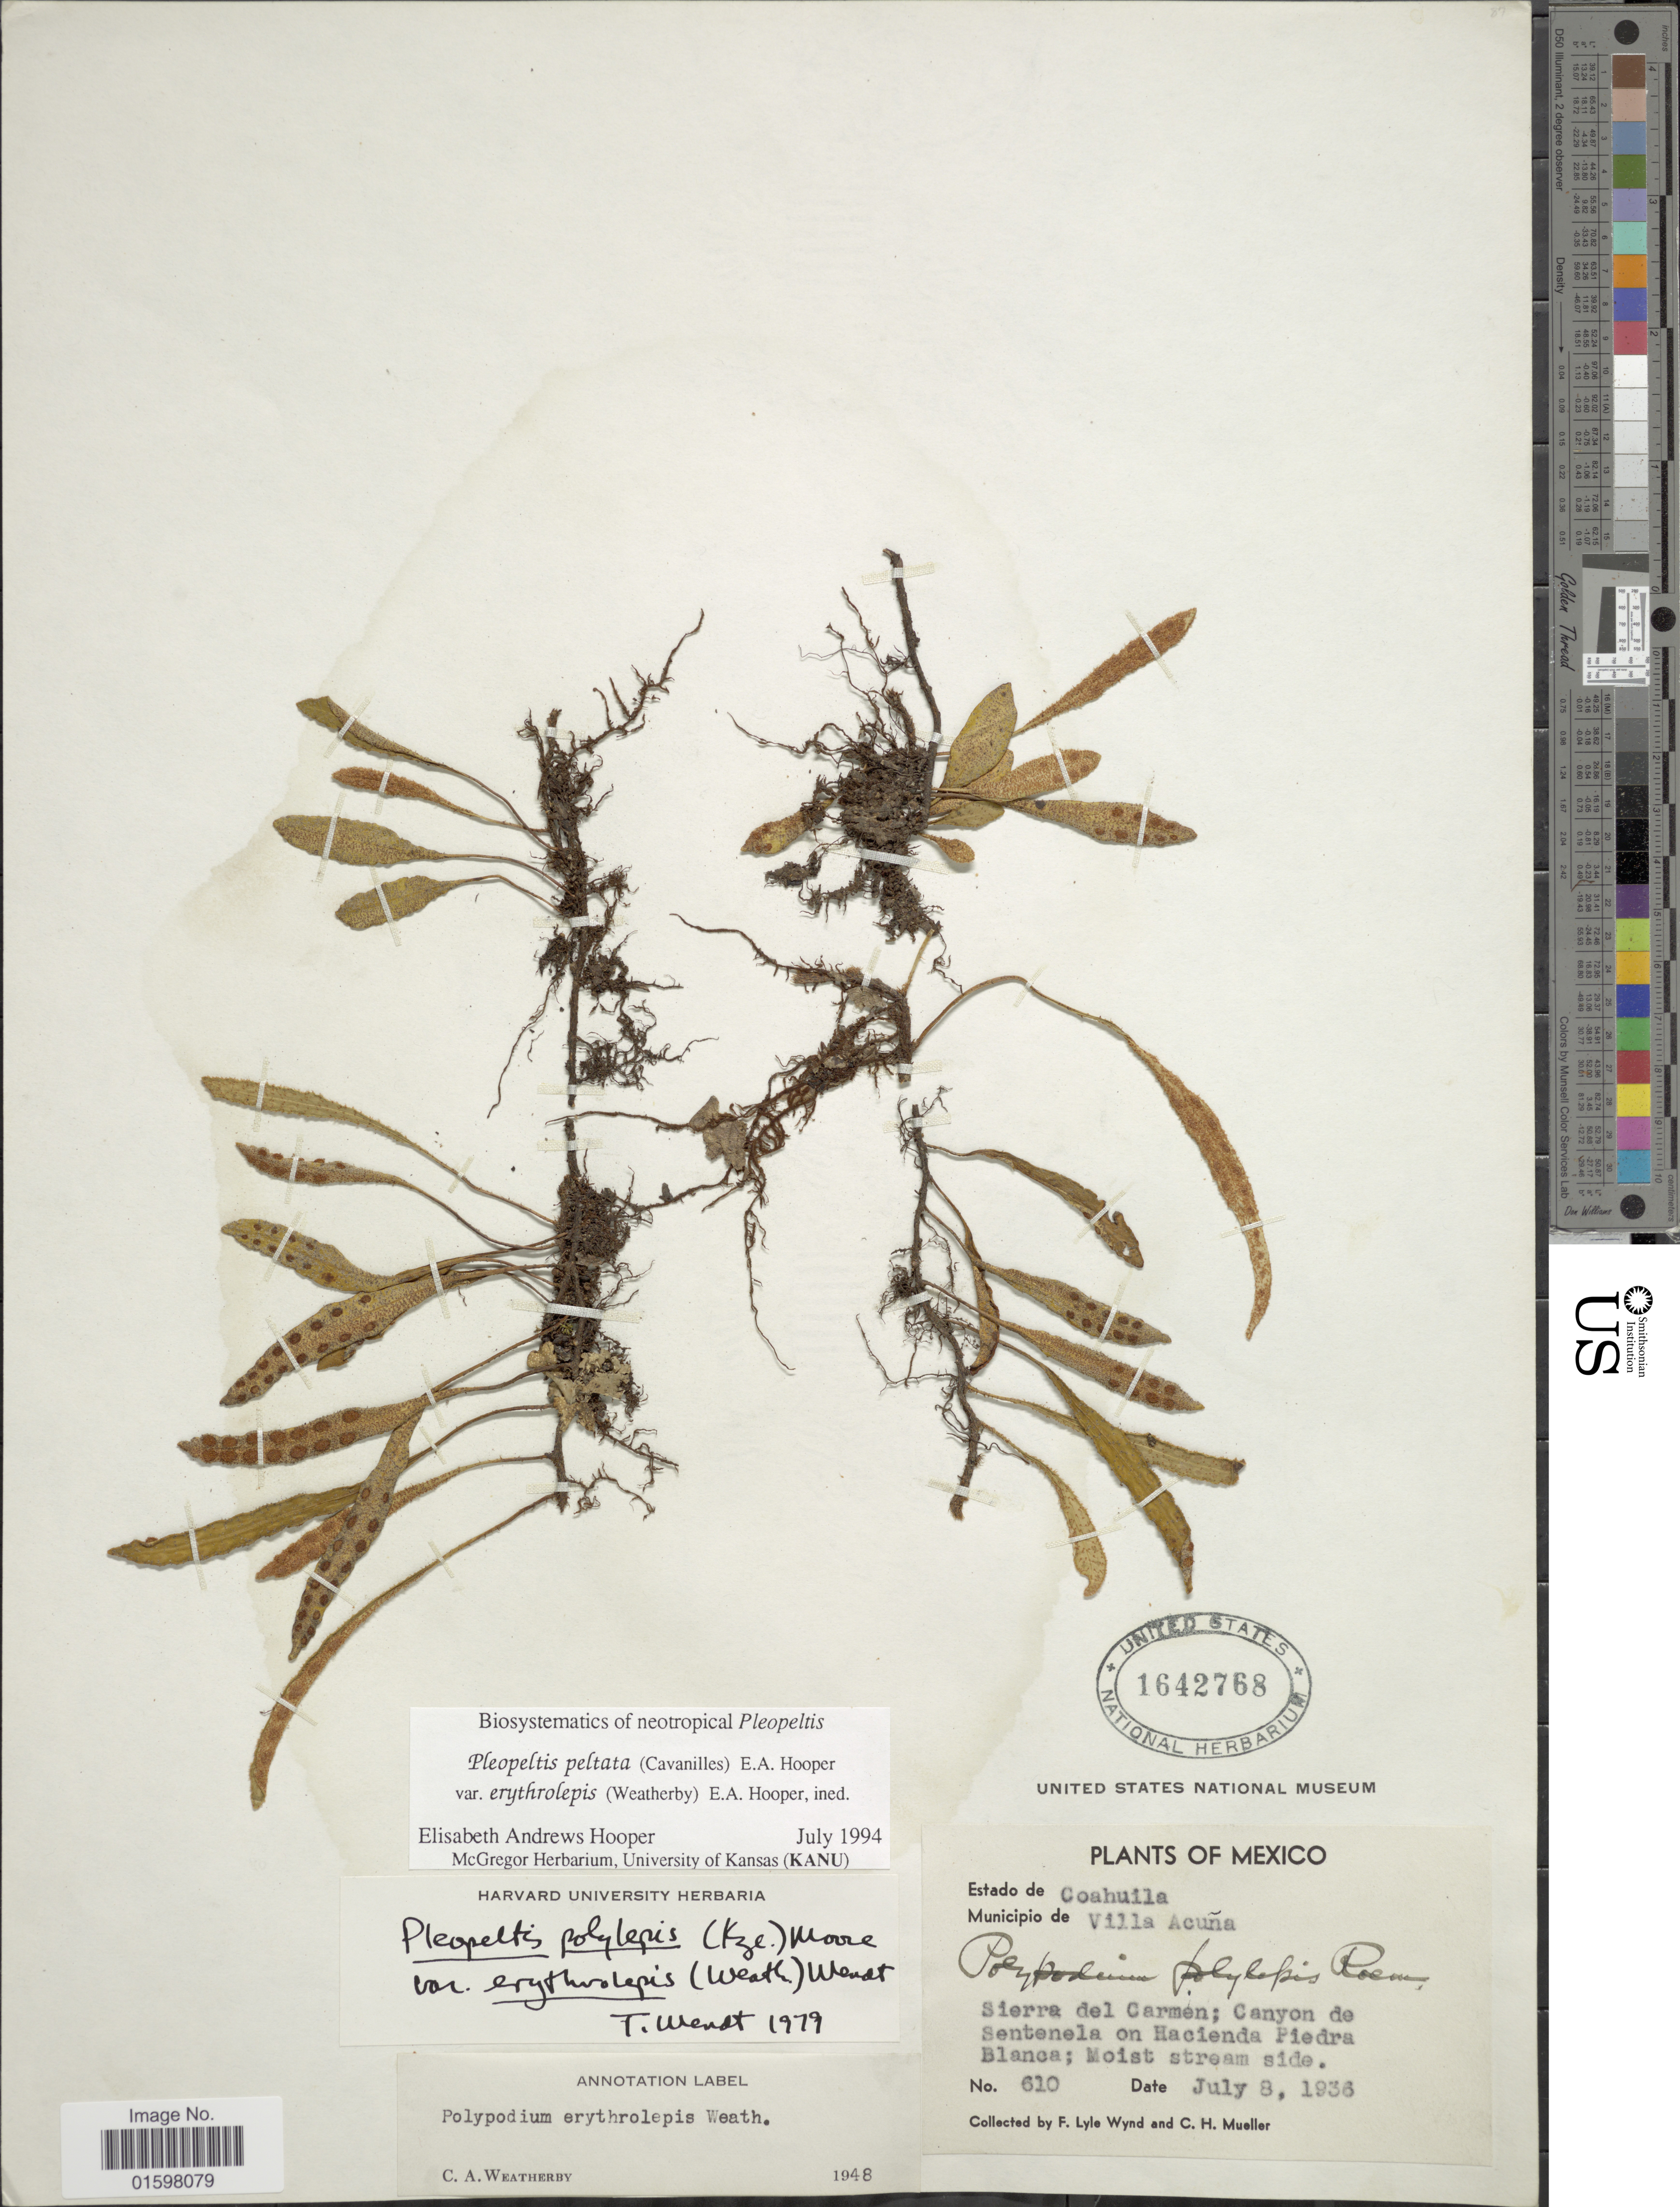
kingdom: Plantae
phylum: Tracheophyta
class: Polypodiopsida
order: Polypodiales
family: Polypodiaceae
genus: Pleopeltis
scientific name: Pleopeltis peltata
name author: Scort.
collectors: F. L. Wynd & C. H. Mueller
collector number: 610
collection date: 1936-07-08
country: Mexico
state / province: Coahuila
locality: Estado de Coahuila, Municipio de Villa Acuna. Siiera del Carmen: canyon de Sentenela on Hacienda Piedra Blanca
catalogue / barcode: US 1642768